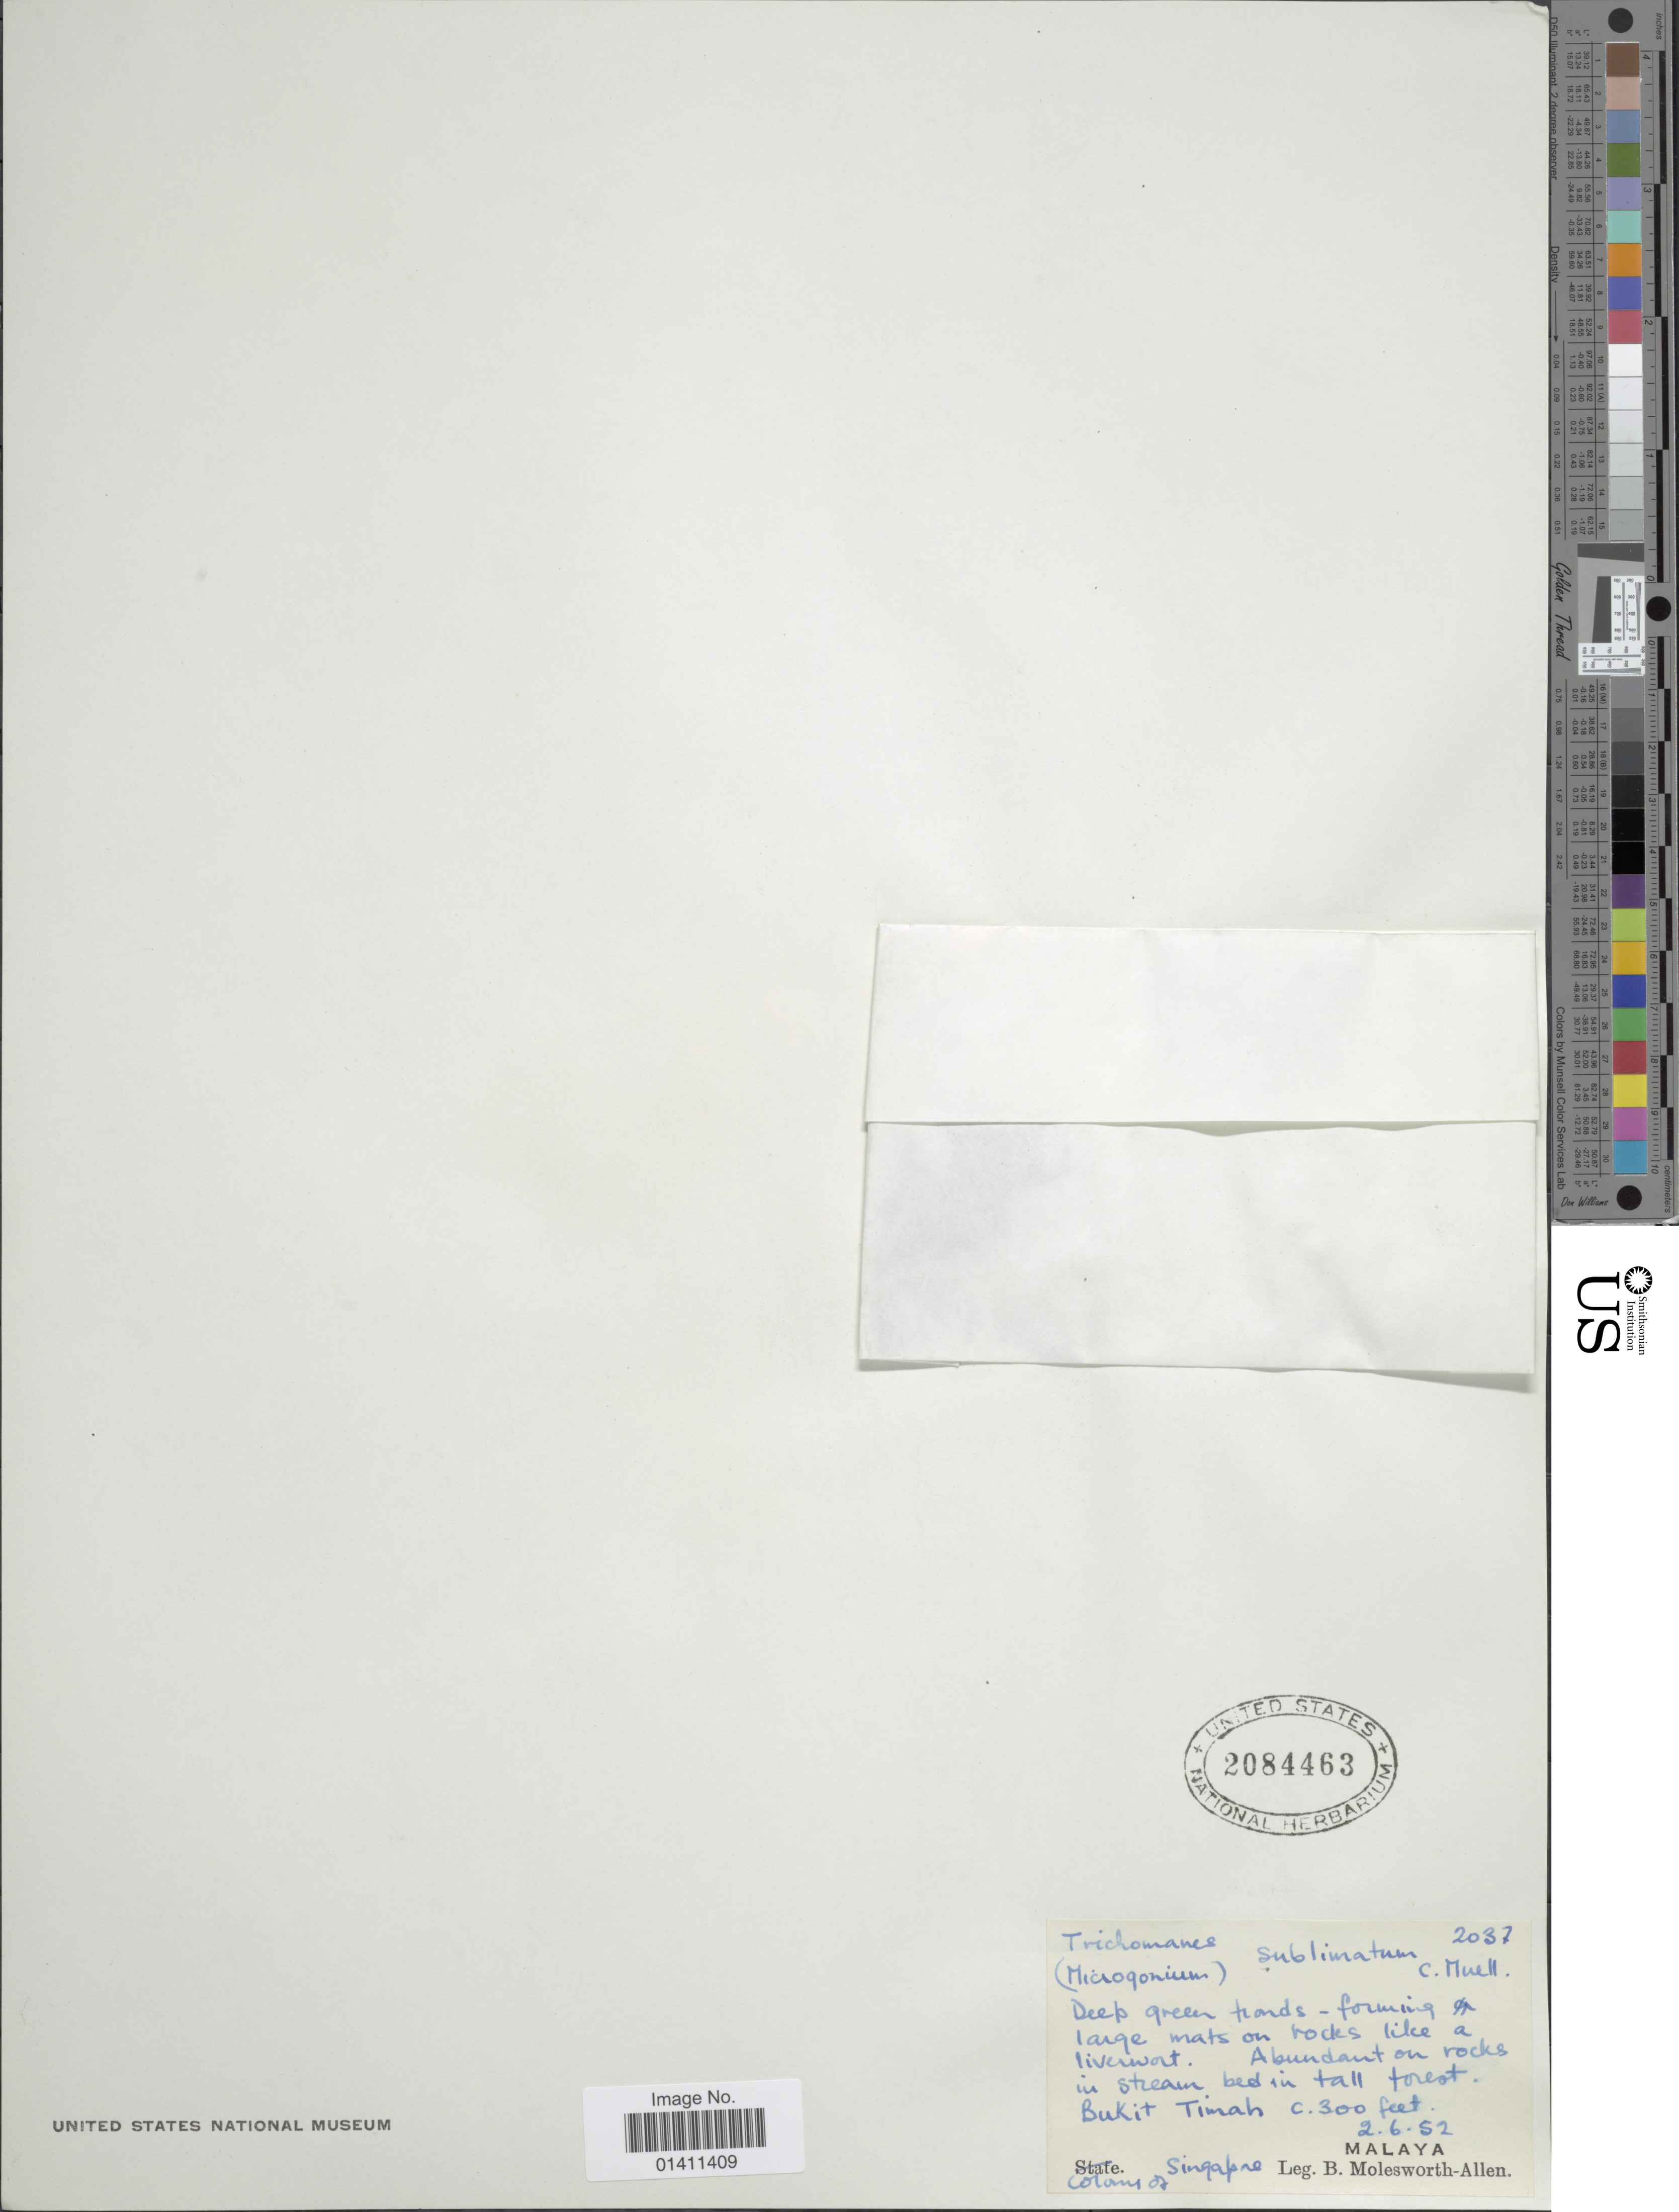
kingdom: Plantae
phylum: Tracheophyta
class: Polypodiopsida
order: Hymenophyllales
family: Hymenophyllaceae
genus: Didymoglossum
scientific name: Didymoglossum sublimbatum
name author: (K. Müller) Ebihara & K. Iwats.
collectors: B. E. G. Molesworth-Allen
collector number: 2237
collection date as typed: Transcribed d/m/y: 2/6/52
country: Singapore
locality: Colonia Singapore. Malaya. Bukit Timah.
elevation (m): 91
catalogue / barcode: US 2084463